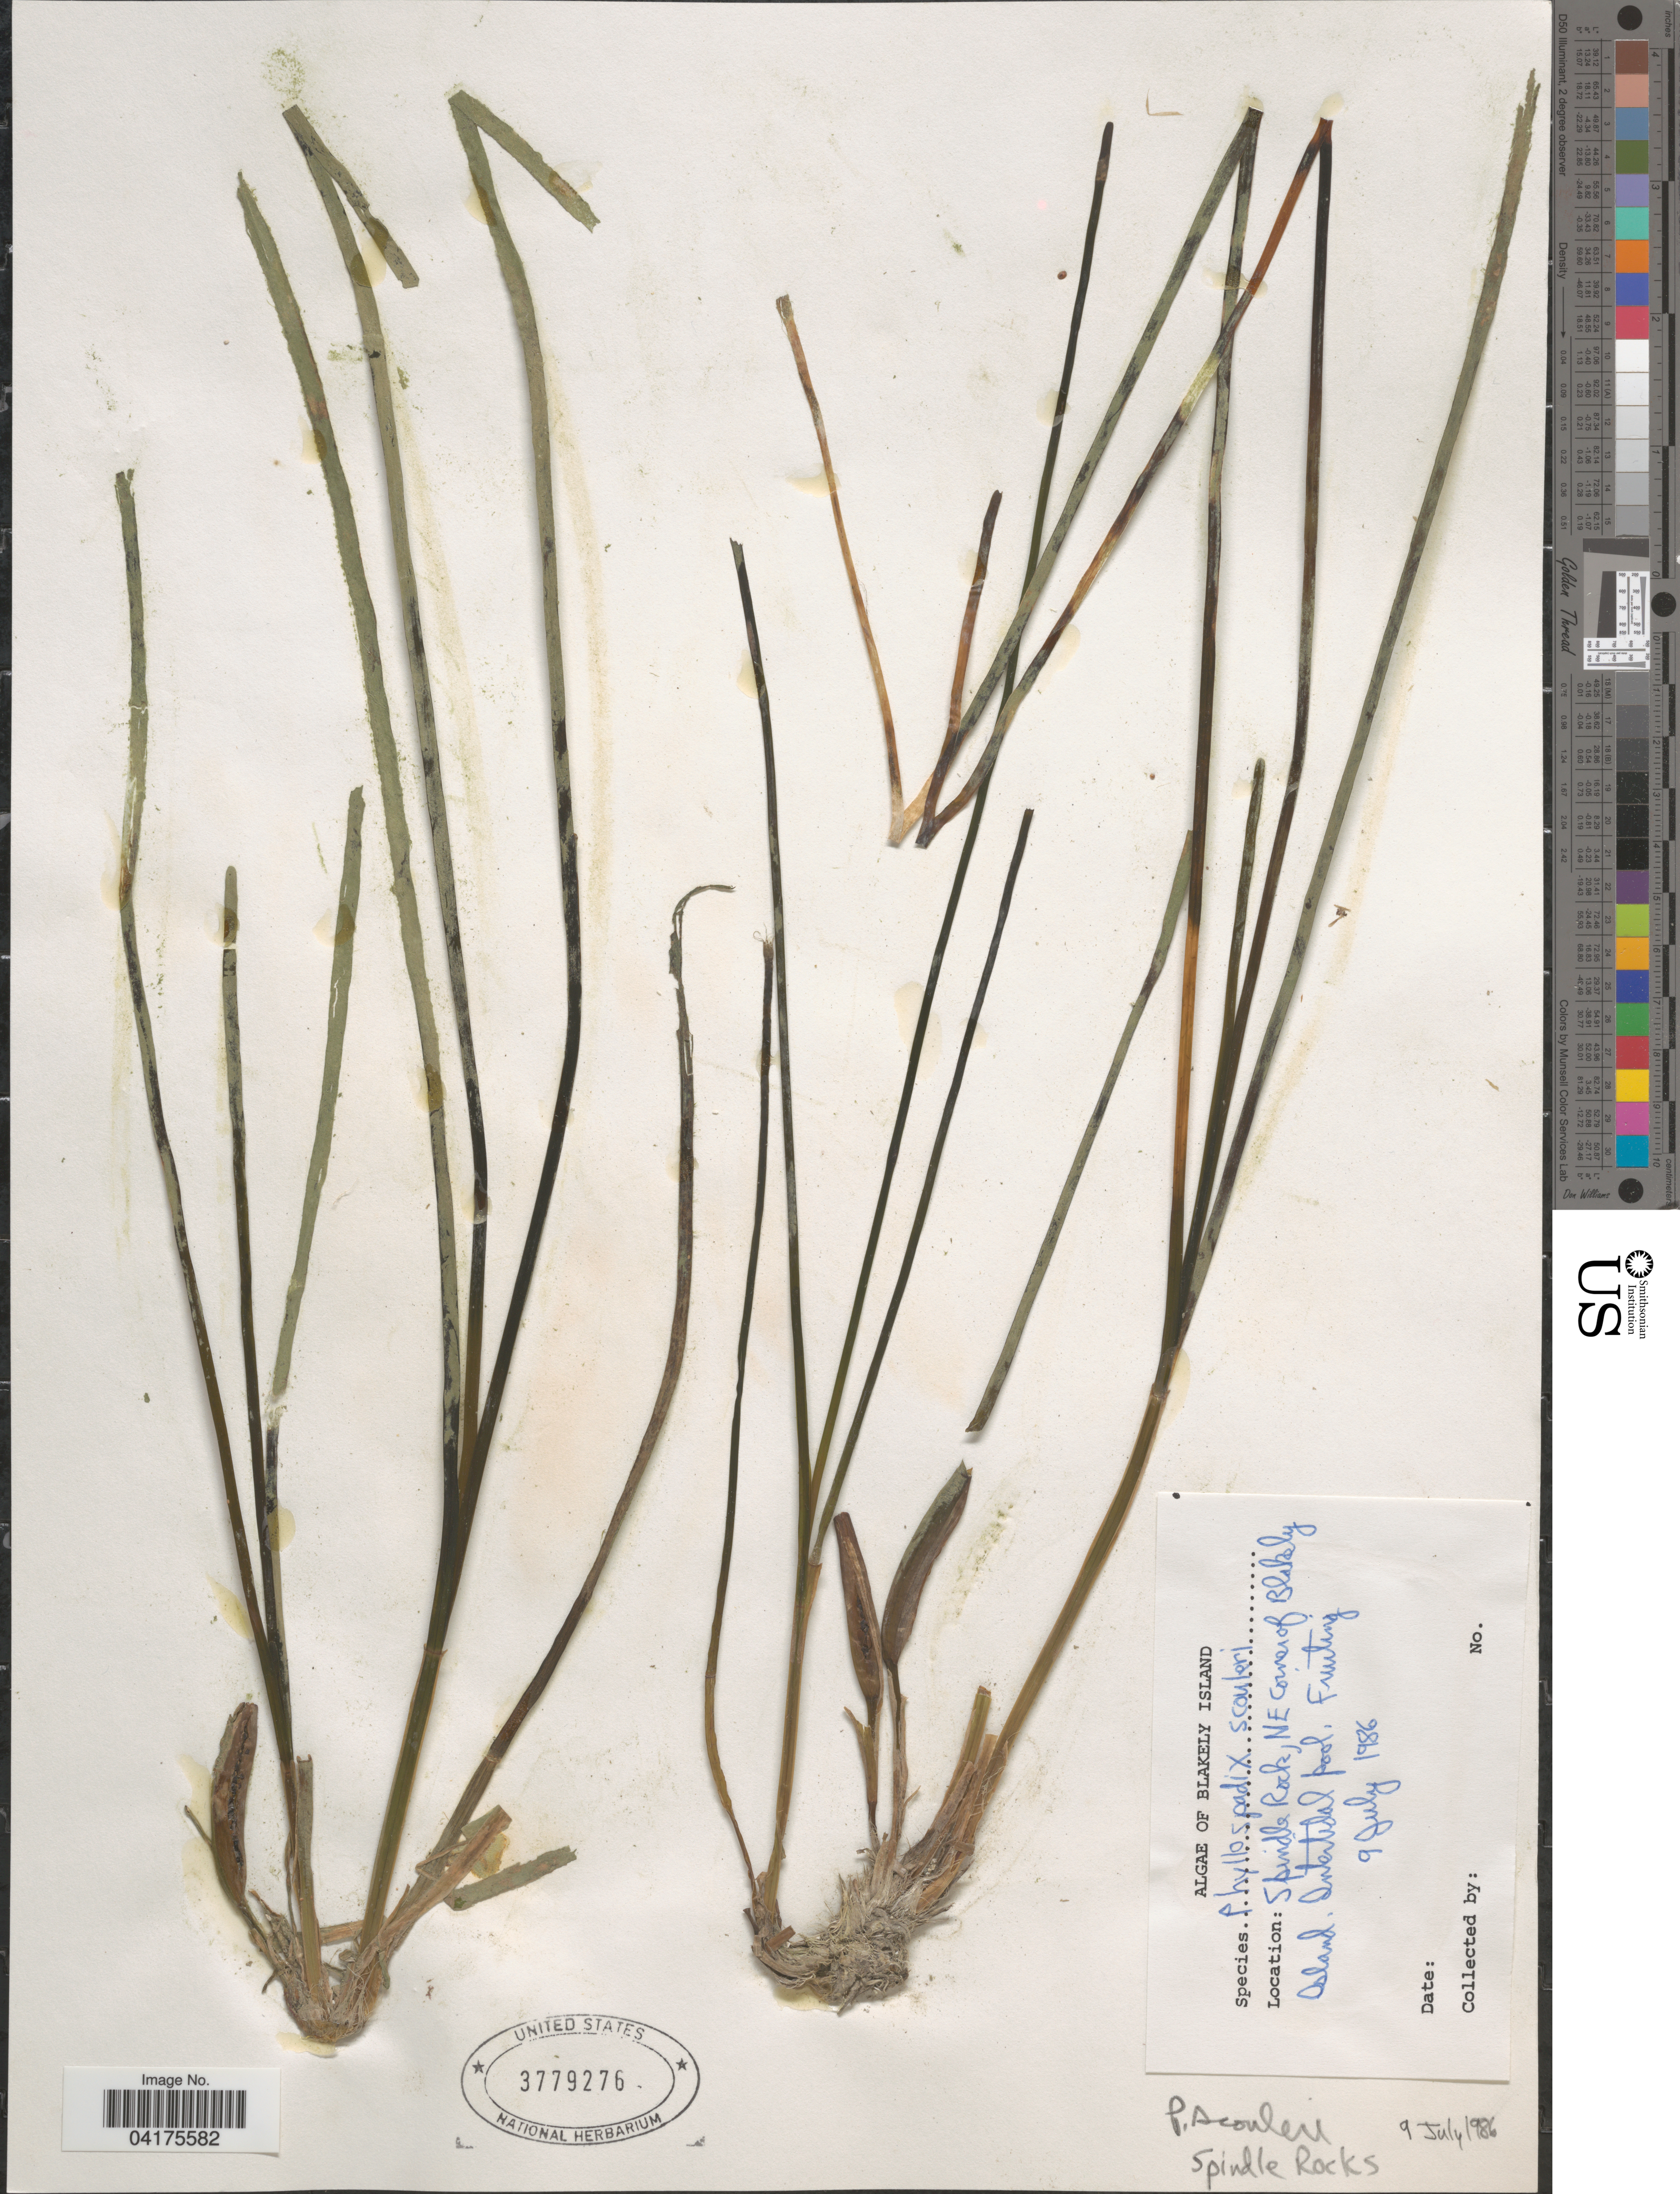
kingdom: Plantae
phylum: Tracheophyta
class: Liliopsida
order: Alismatales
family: Zosteraceae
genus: Phyllospadix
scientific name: Phyllospadix scouleri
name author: Hook.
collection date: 1986-07-09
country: United States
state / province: Washington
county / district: San Juan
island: Blakely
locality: Blakely Island. Spindle Rock, NE corner of Blakely Island.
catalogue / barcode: US 3779276